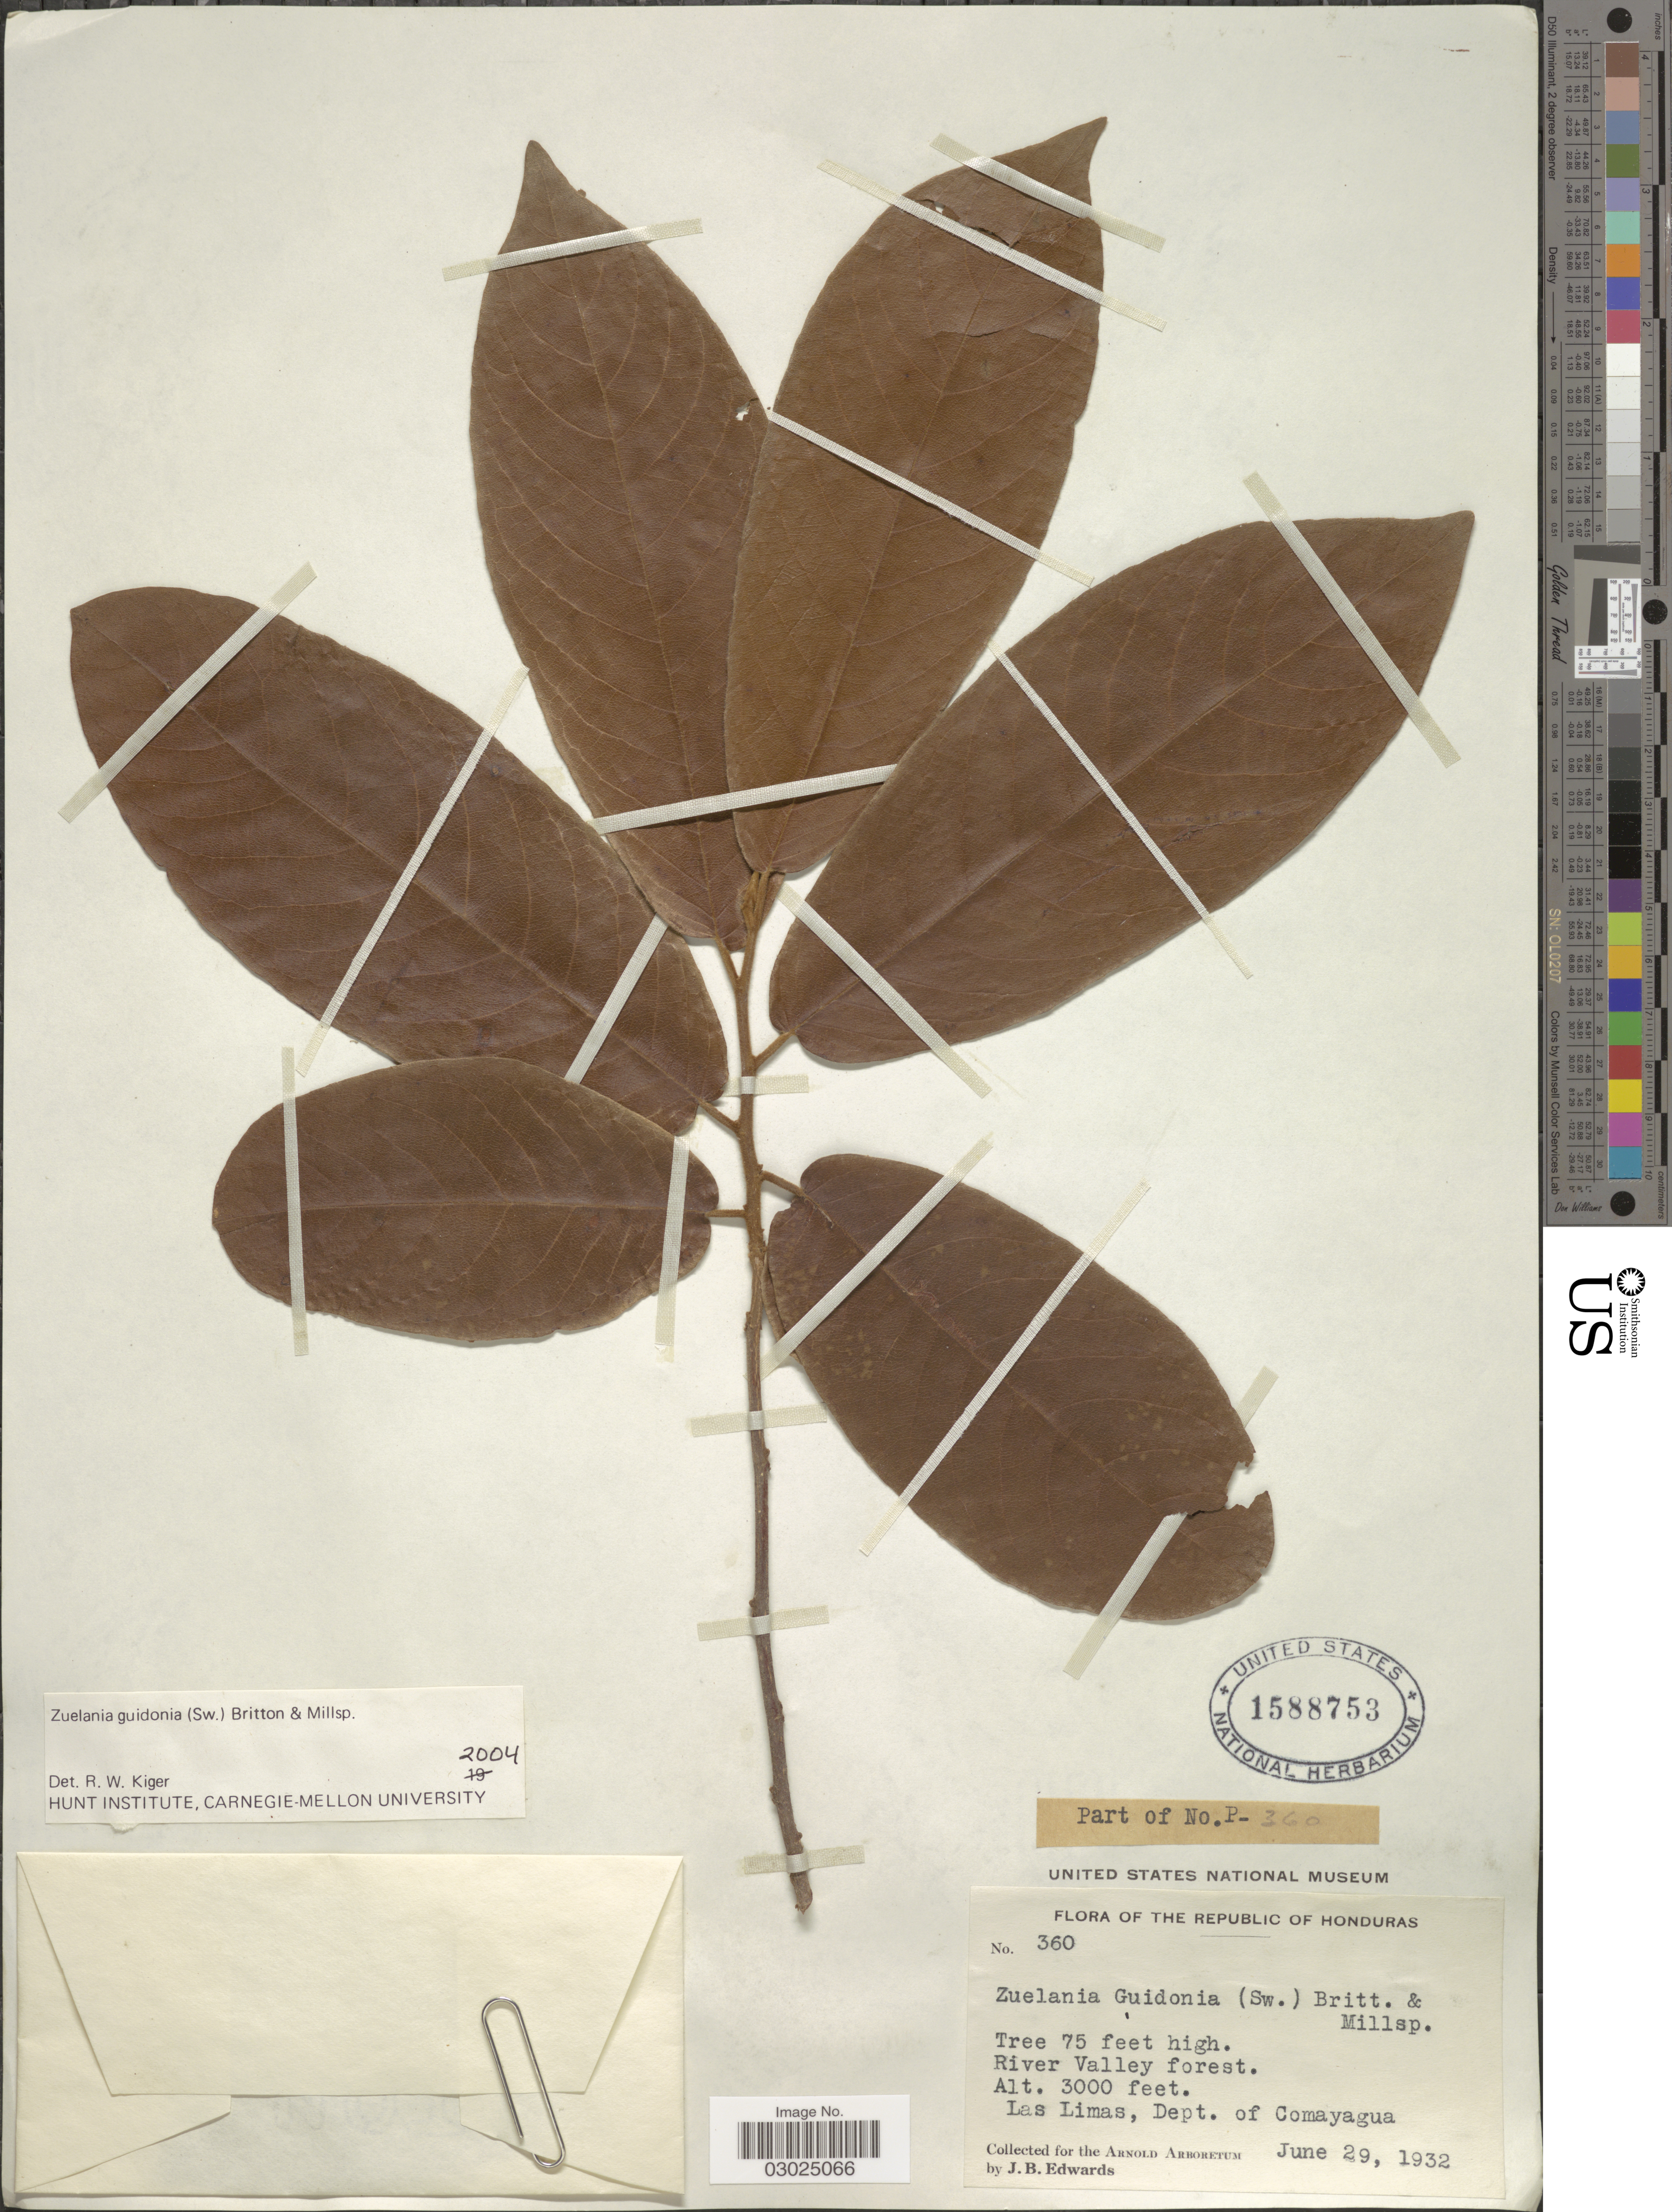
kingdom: Plantae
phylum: Tracheophyta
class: Magnoliopsida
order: Malpighiales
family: Salicaceae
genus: Casearia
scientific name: Casearia laetioides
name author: (A. Rich.) Warb.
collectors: J. B. Edwards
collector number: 360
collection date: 1932-06-29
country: Honduras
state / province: Comayagua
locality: Las Limas, Dept. of Comayagua.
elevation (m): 914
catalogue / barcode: US 1588753